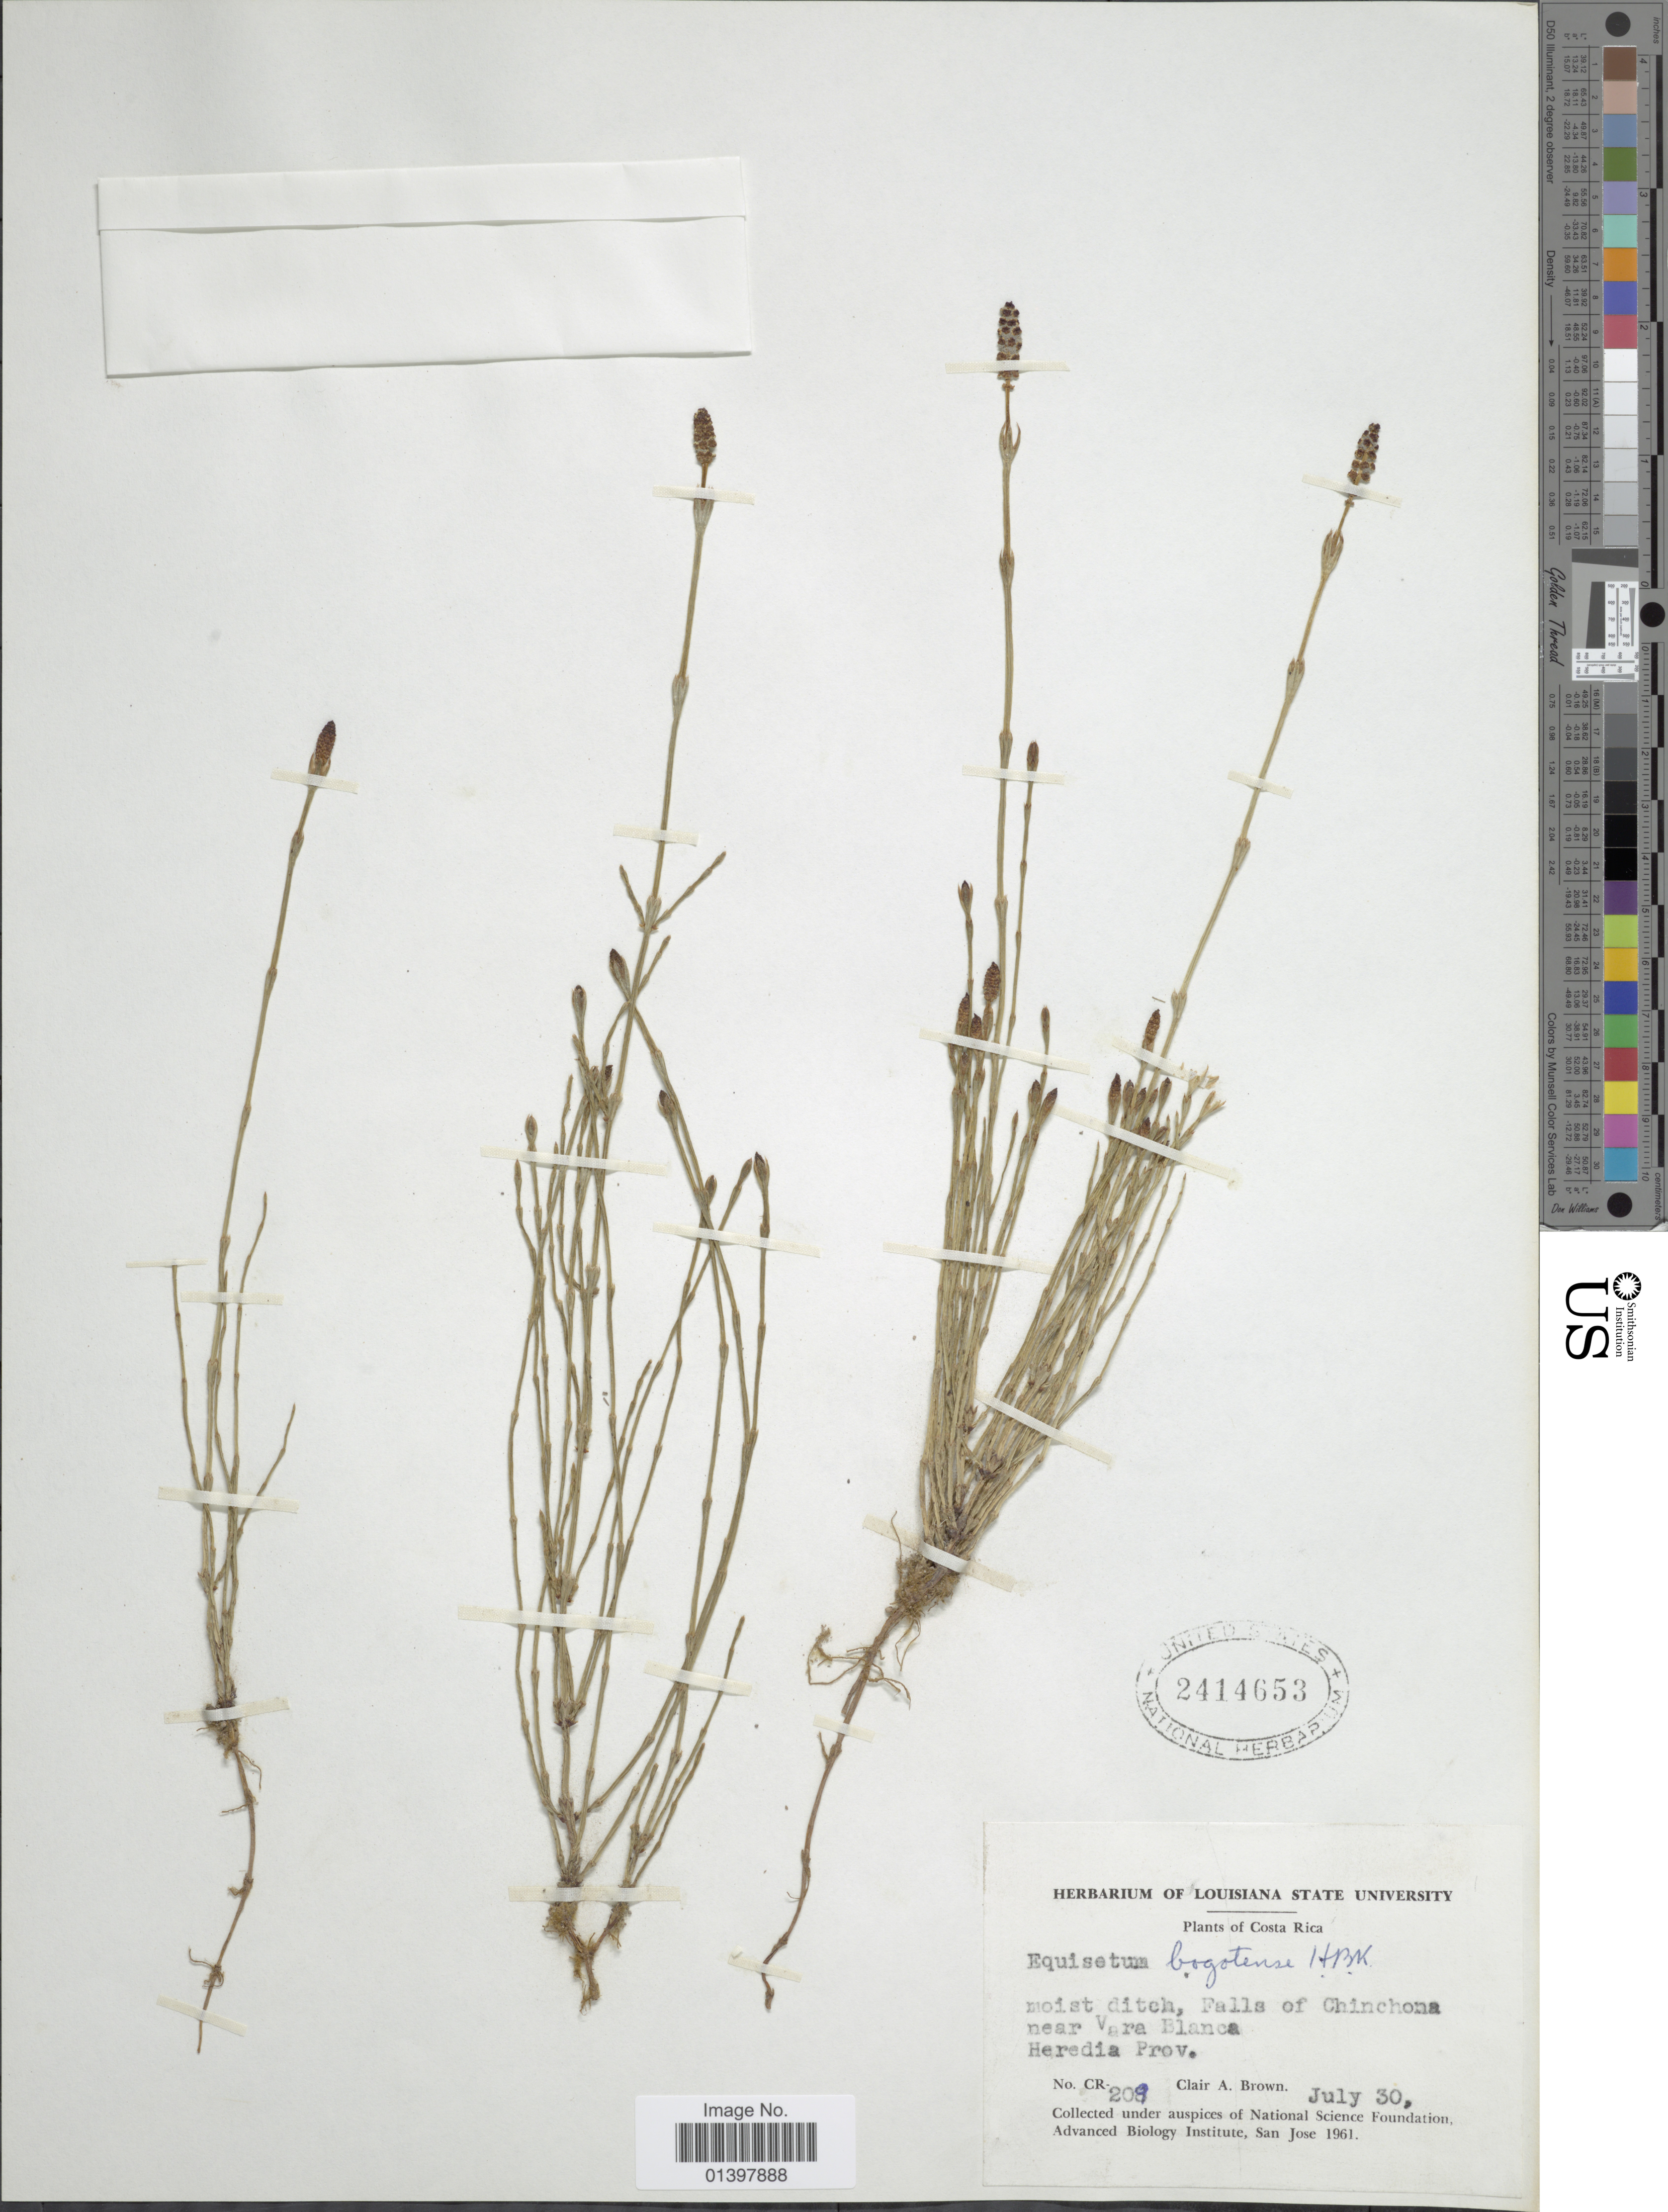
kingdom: Plantae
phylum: Tracheophyta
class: Polypodiopsida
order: Equisetales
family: Equisetaceae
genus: Equisetum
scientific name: Equisetum bogotense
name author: Kunth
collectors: C. A. Brown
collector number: CR-209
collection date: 1961-07-30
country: Costa Rica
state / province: Heredia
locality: Falls of Chinchona near Vara Blanca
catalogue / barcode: US 2414653